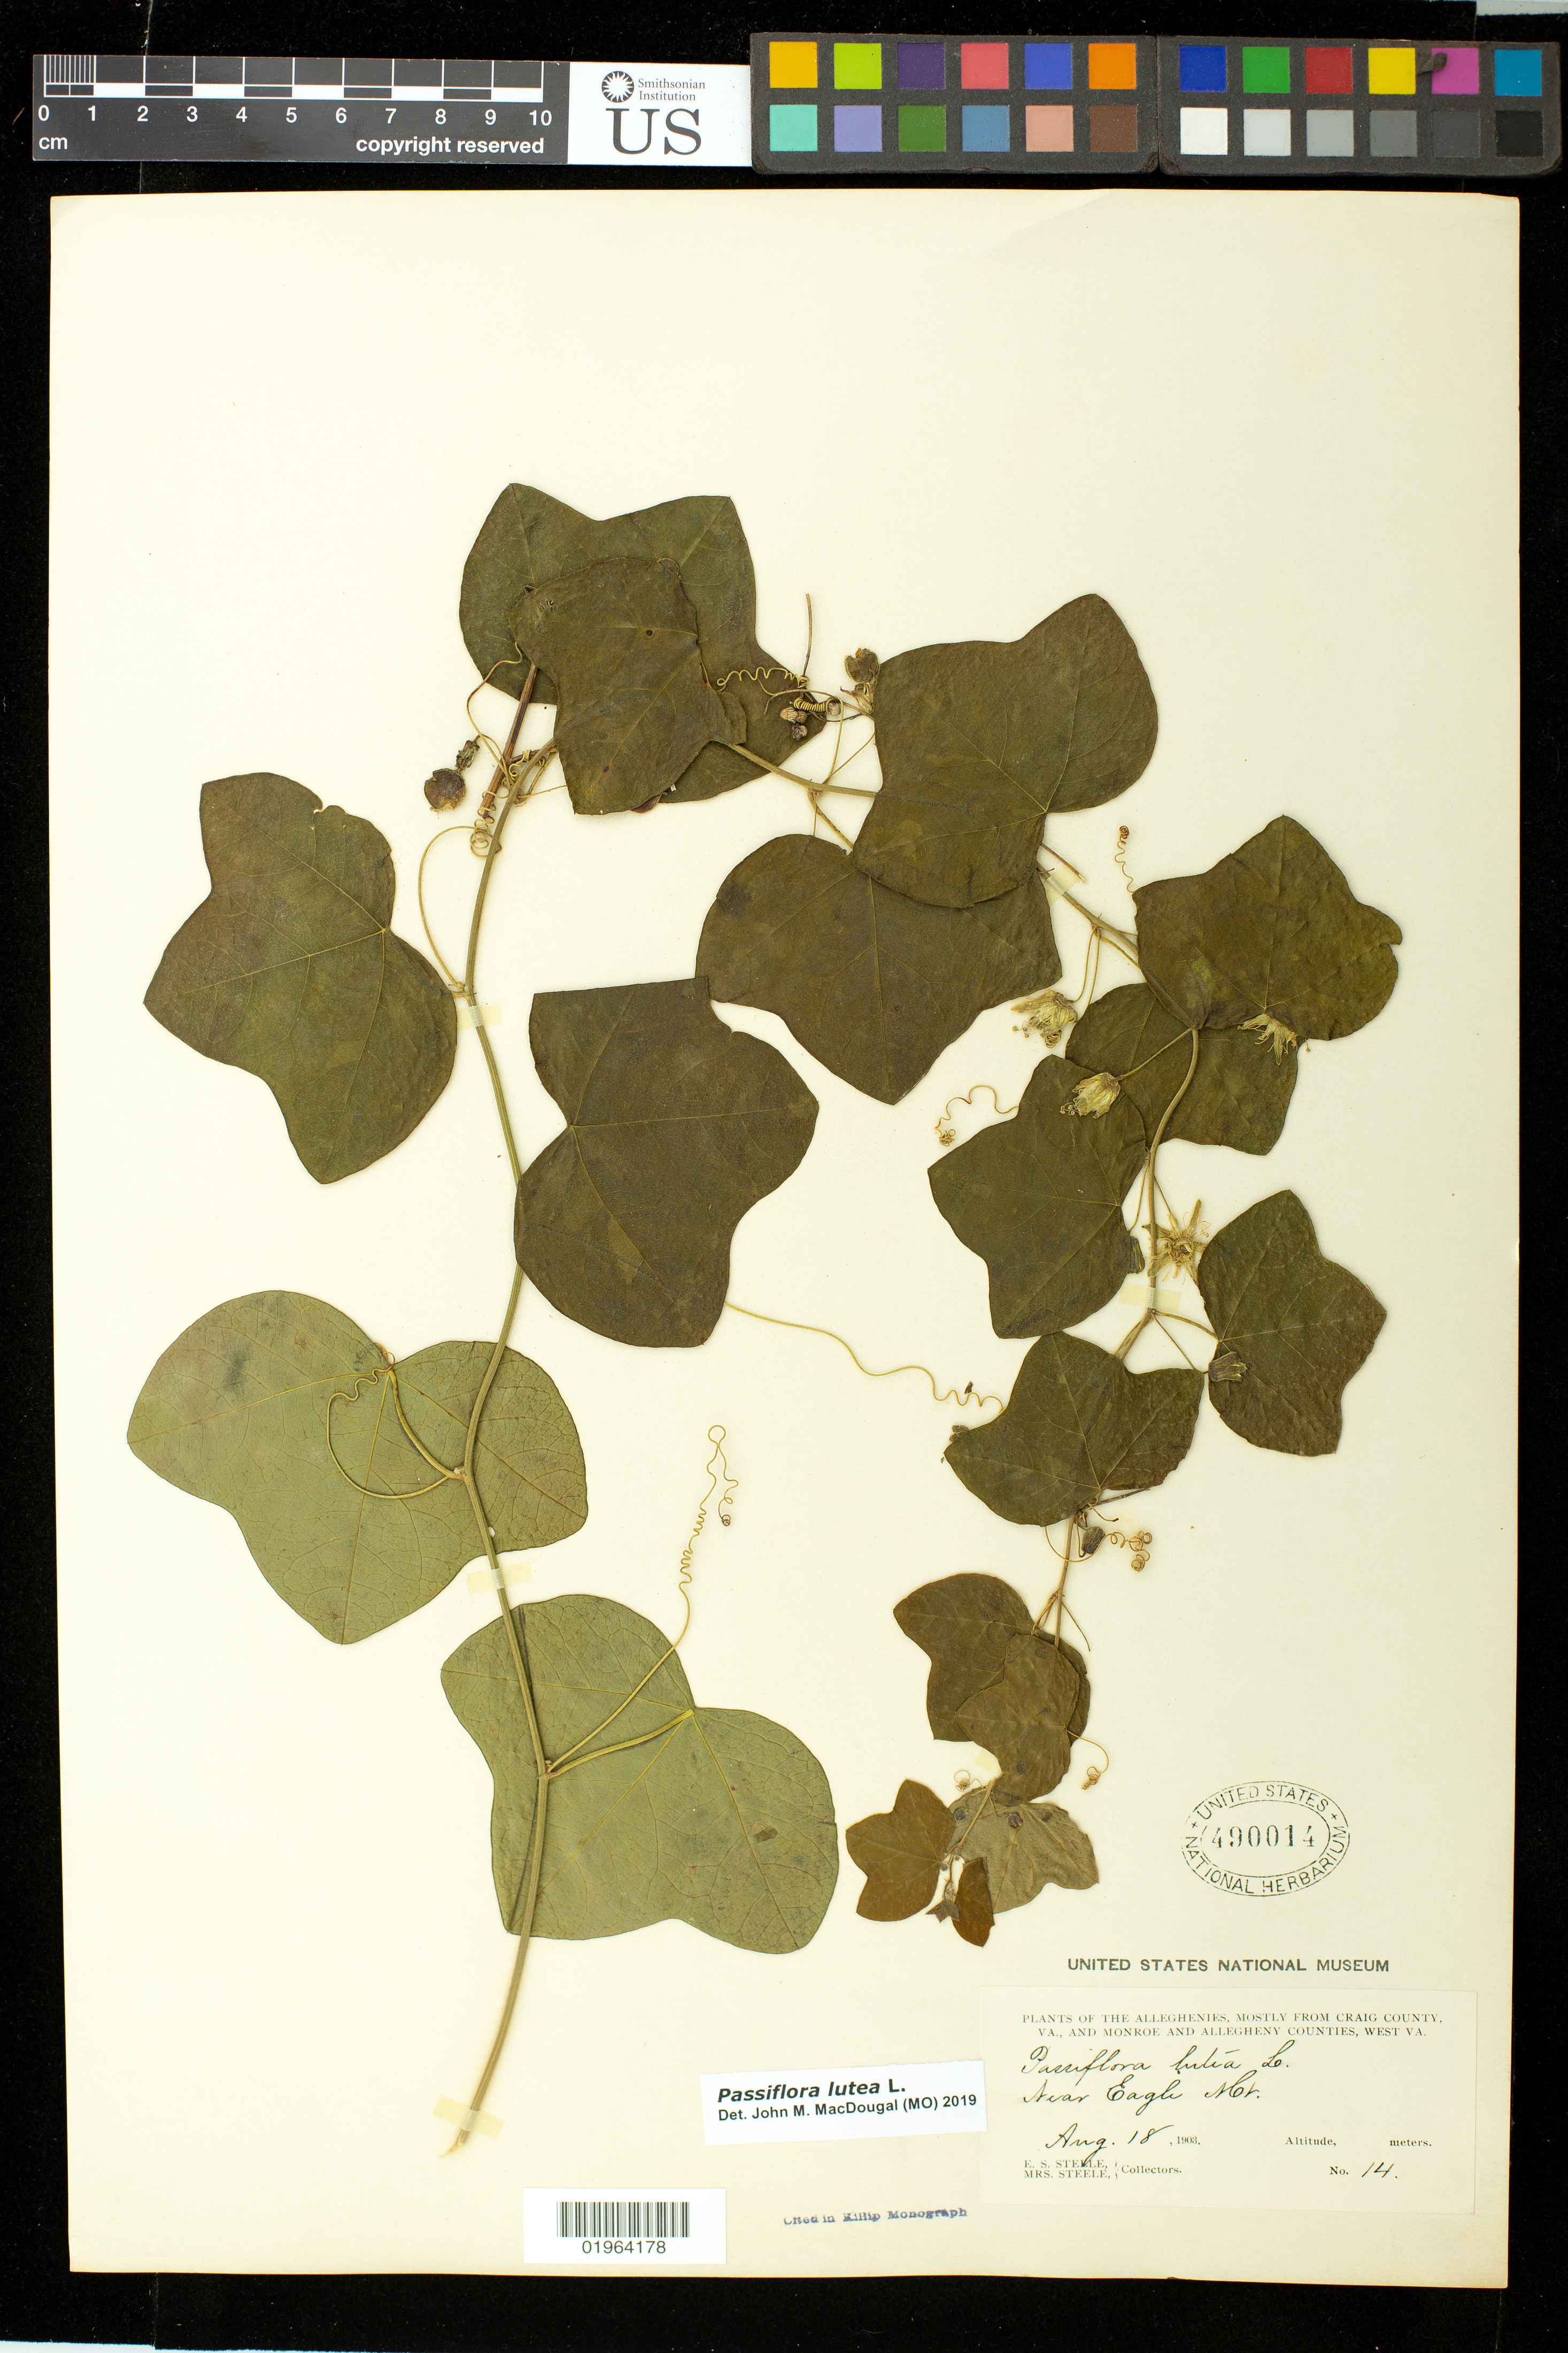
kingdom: Plantae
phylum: Tracheophyta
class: Magnoliopsida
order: Malpighiales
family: Passifloraceae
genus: Passiflora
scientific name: Passiflora lutea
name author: L.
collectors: E. Steele & Mrs. E. S. Steele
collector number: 14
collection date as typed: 18 Aug 1903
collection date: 1903-08-18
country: United States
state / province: West Virginia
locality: Near Eagle Mt.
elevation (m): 480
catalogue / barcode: US 490014